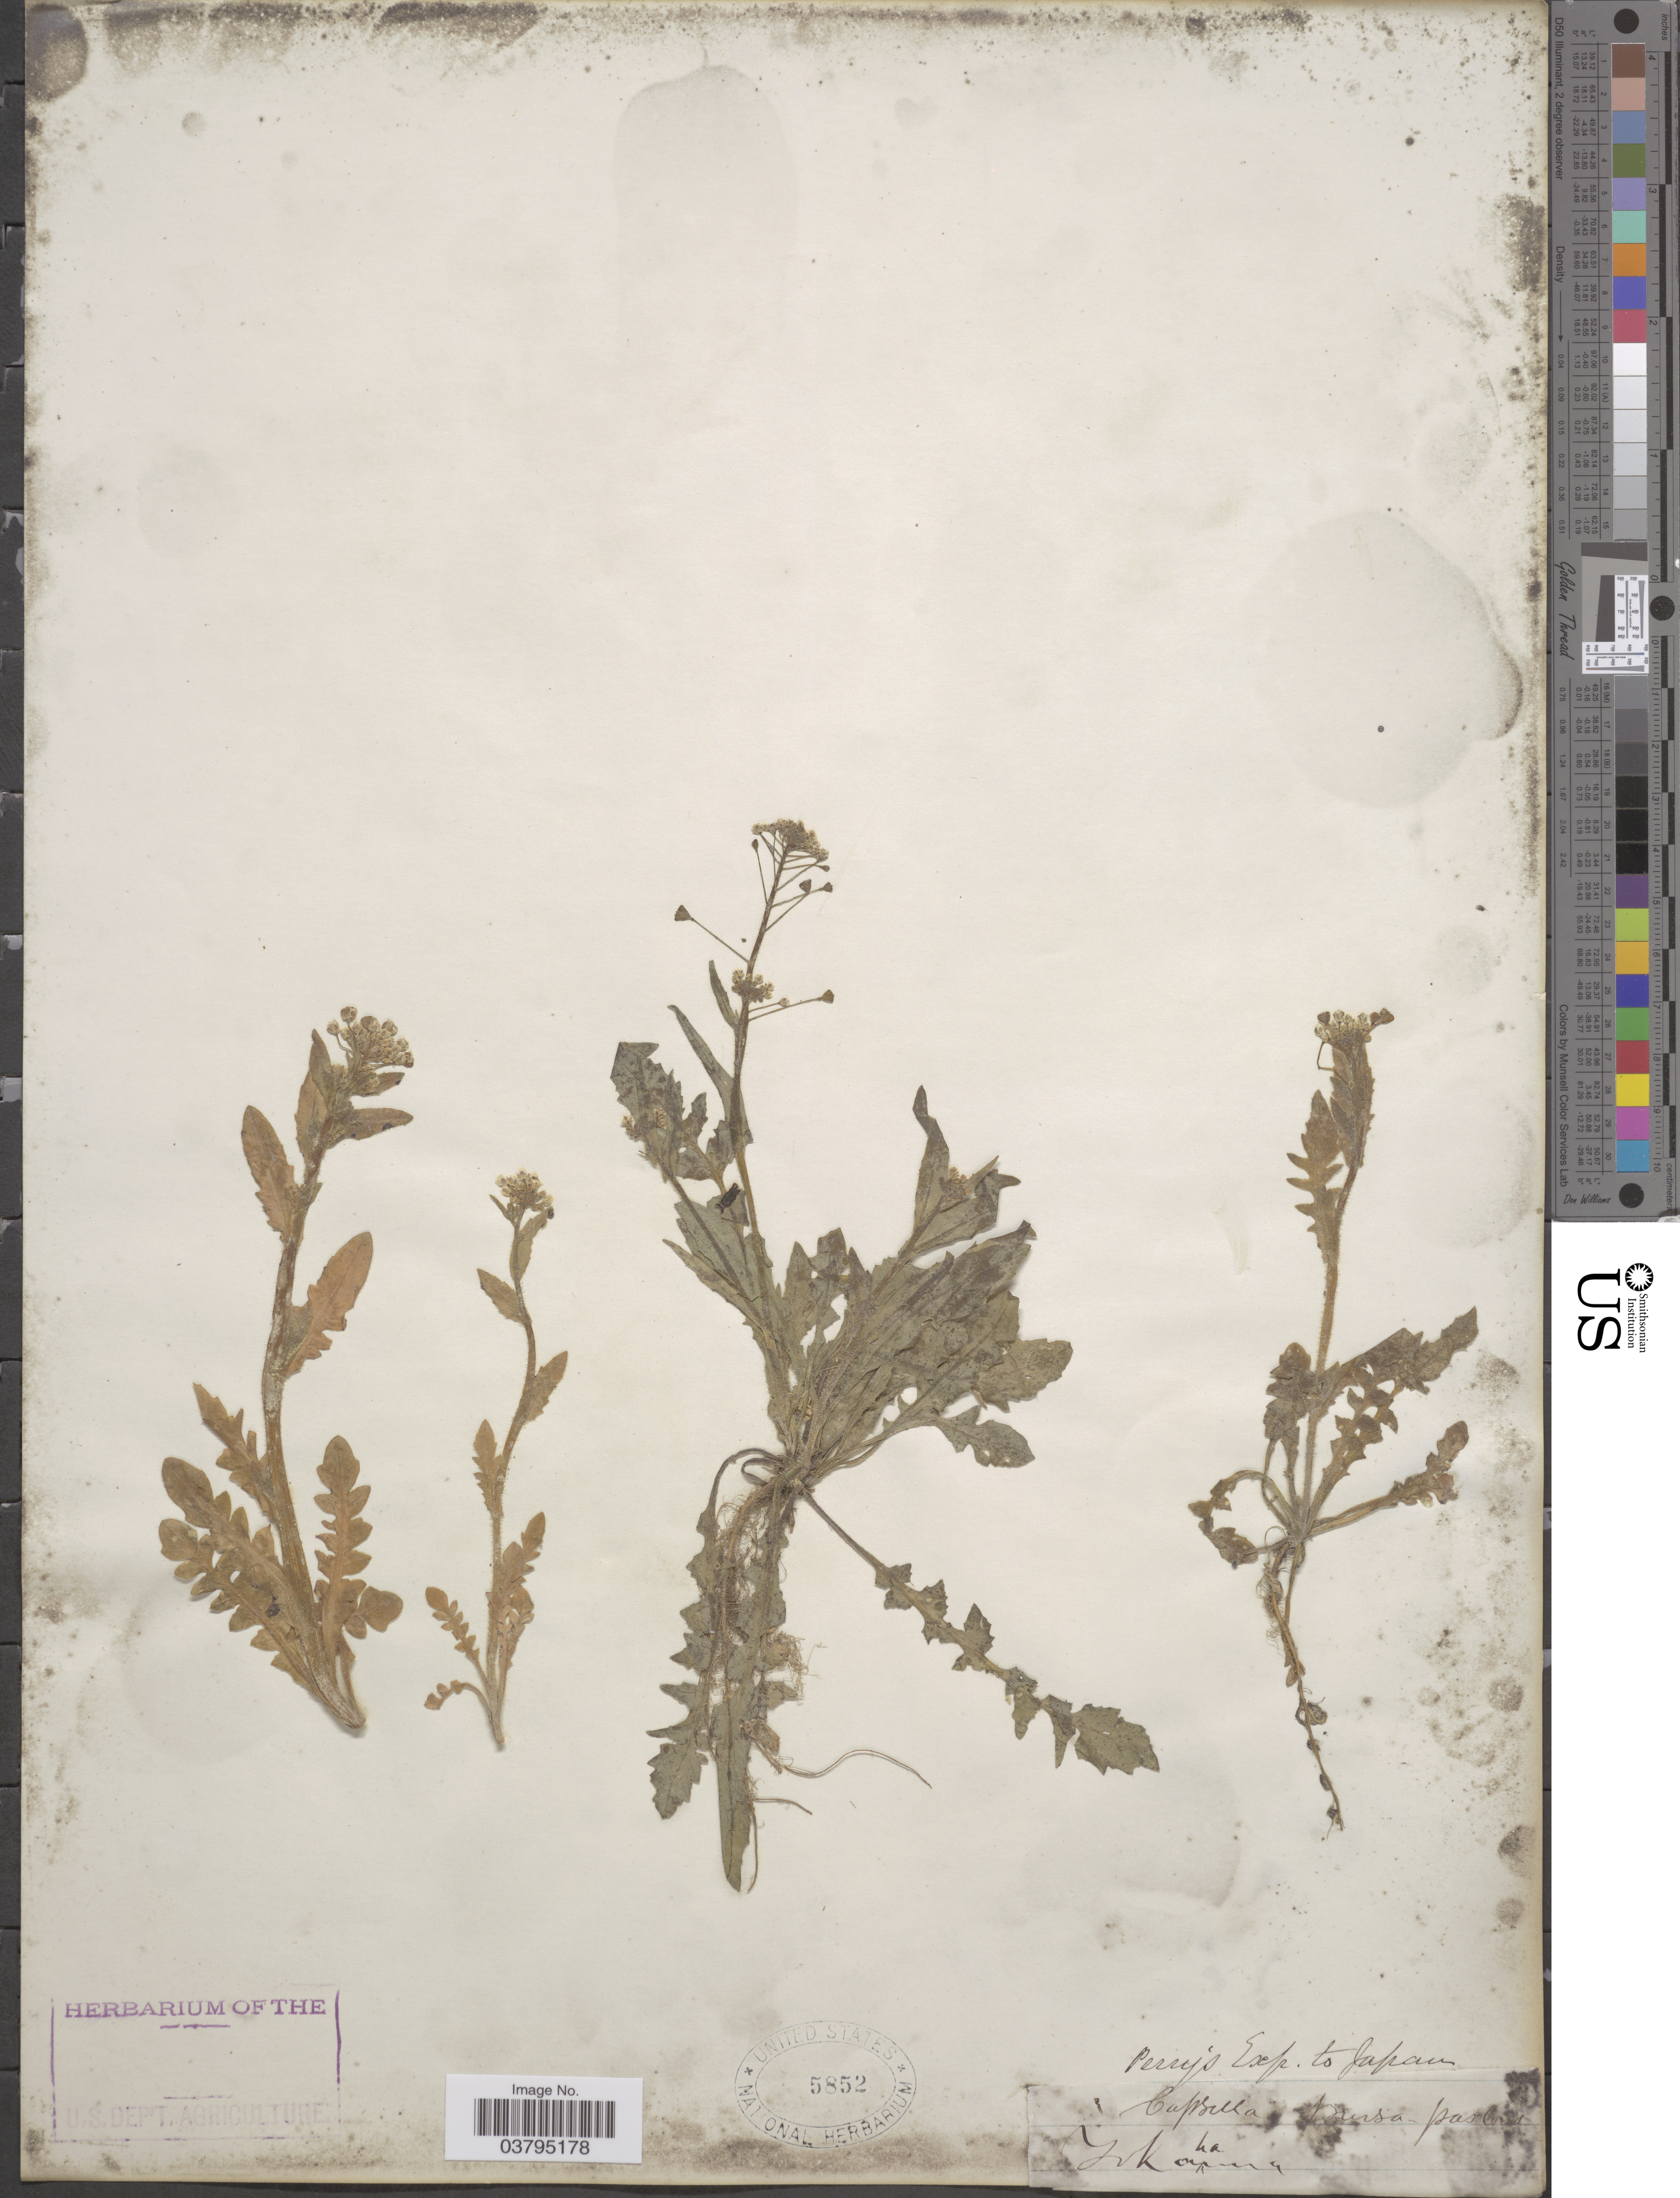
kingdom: Plantae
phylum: Tracheophyta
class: Magnoliopsida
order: Brassicales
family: Brassicaceae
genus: Capsella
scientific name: Capsella bursa-pastoris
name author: (L.) Medik.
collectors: -- Perry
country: Japan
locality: Yokohama.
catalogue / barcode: US 5852